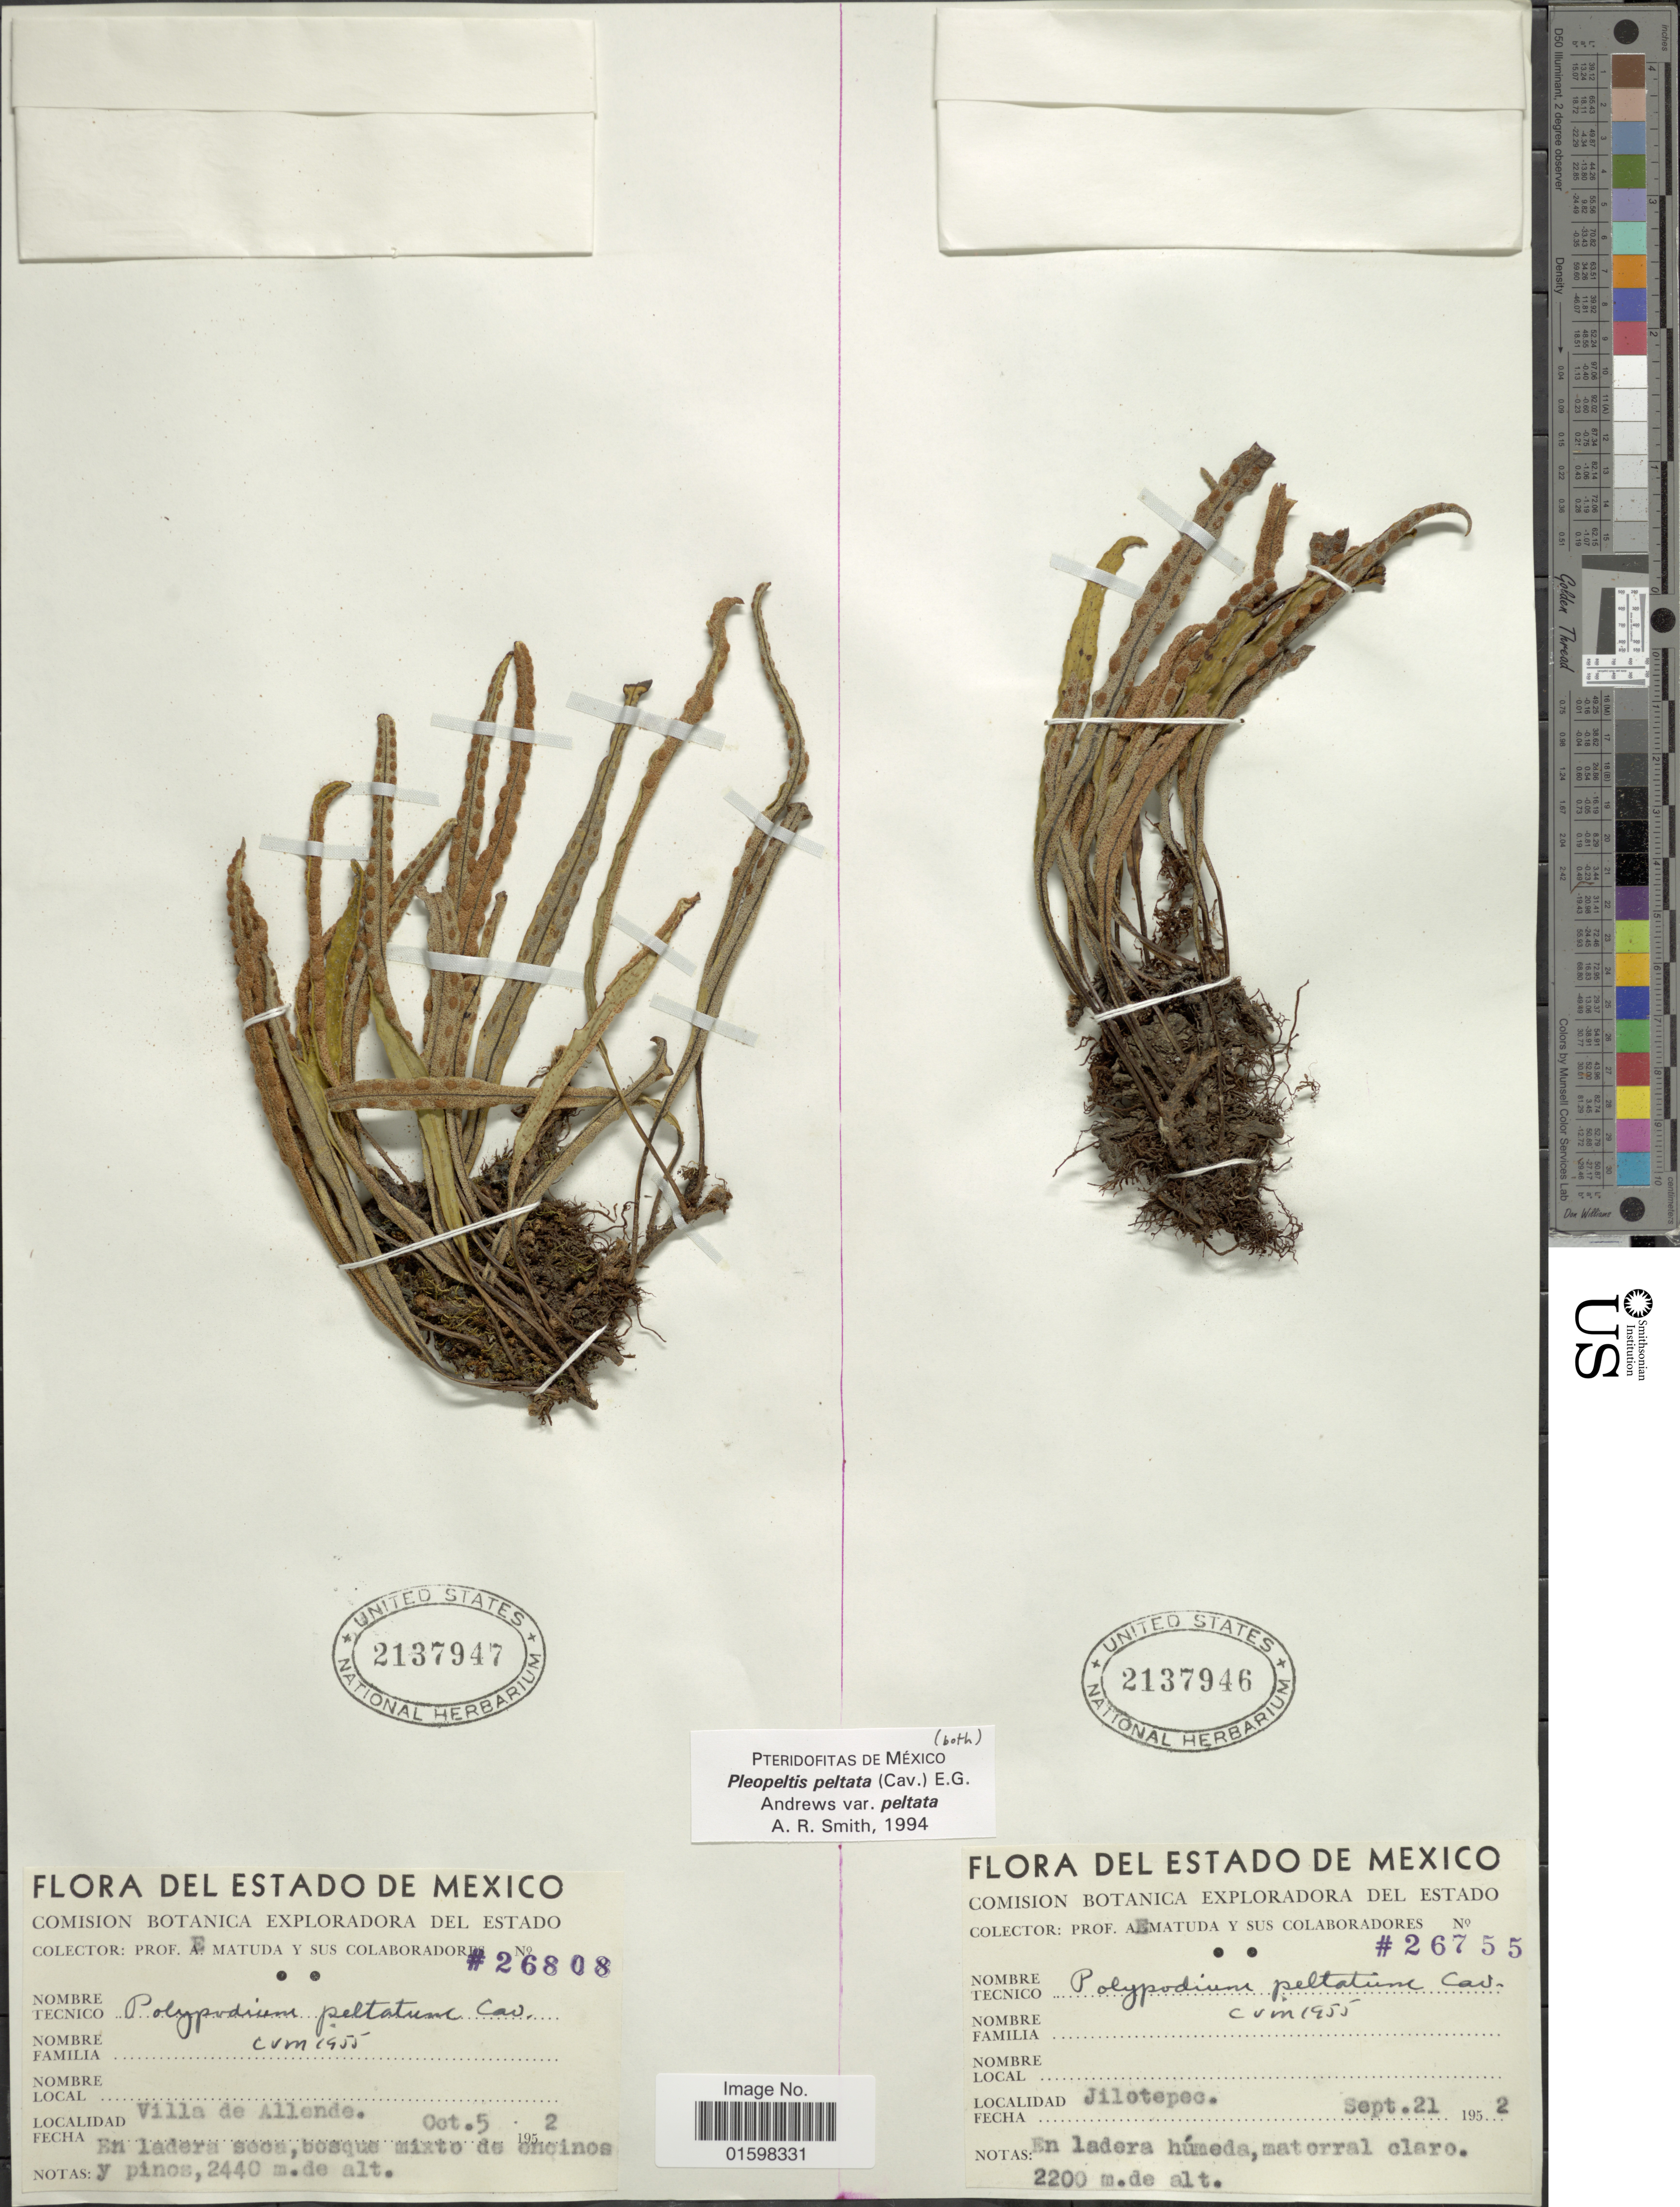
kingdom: Plantae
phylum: Tracheophyta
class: Polypodiopsida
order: Polypodiales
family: Polypodiaceae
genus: Pleopeltis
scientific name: Pleopeltis polylepis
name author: (Roem. ex Kunze) T. Moore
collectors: A. Matuda & et al.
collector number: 26755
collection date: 1952-09-21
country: Mexico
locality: Jilotepec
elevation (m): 2200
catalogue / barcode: US 2137946